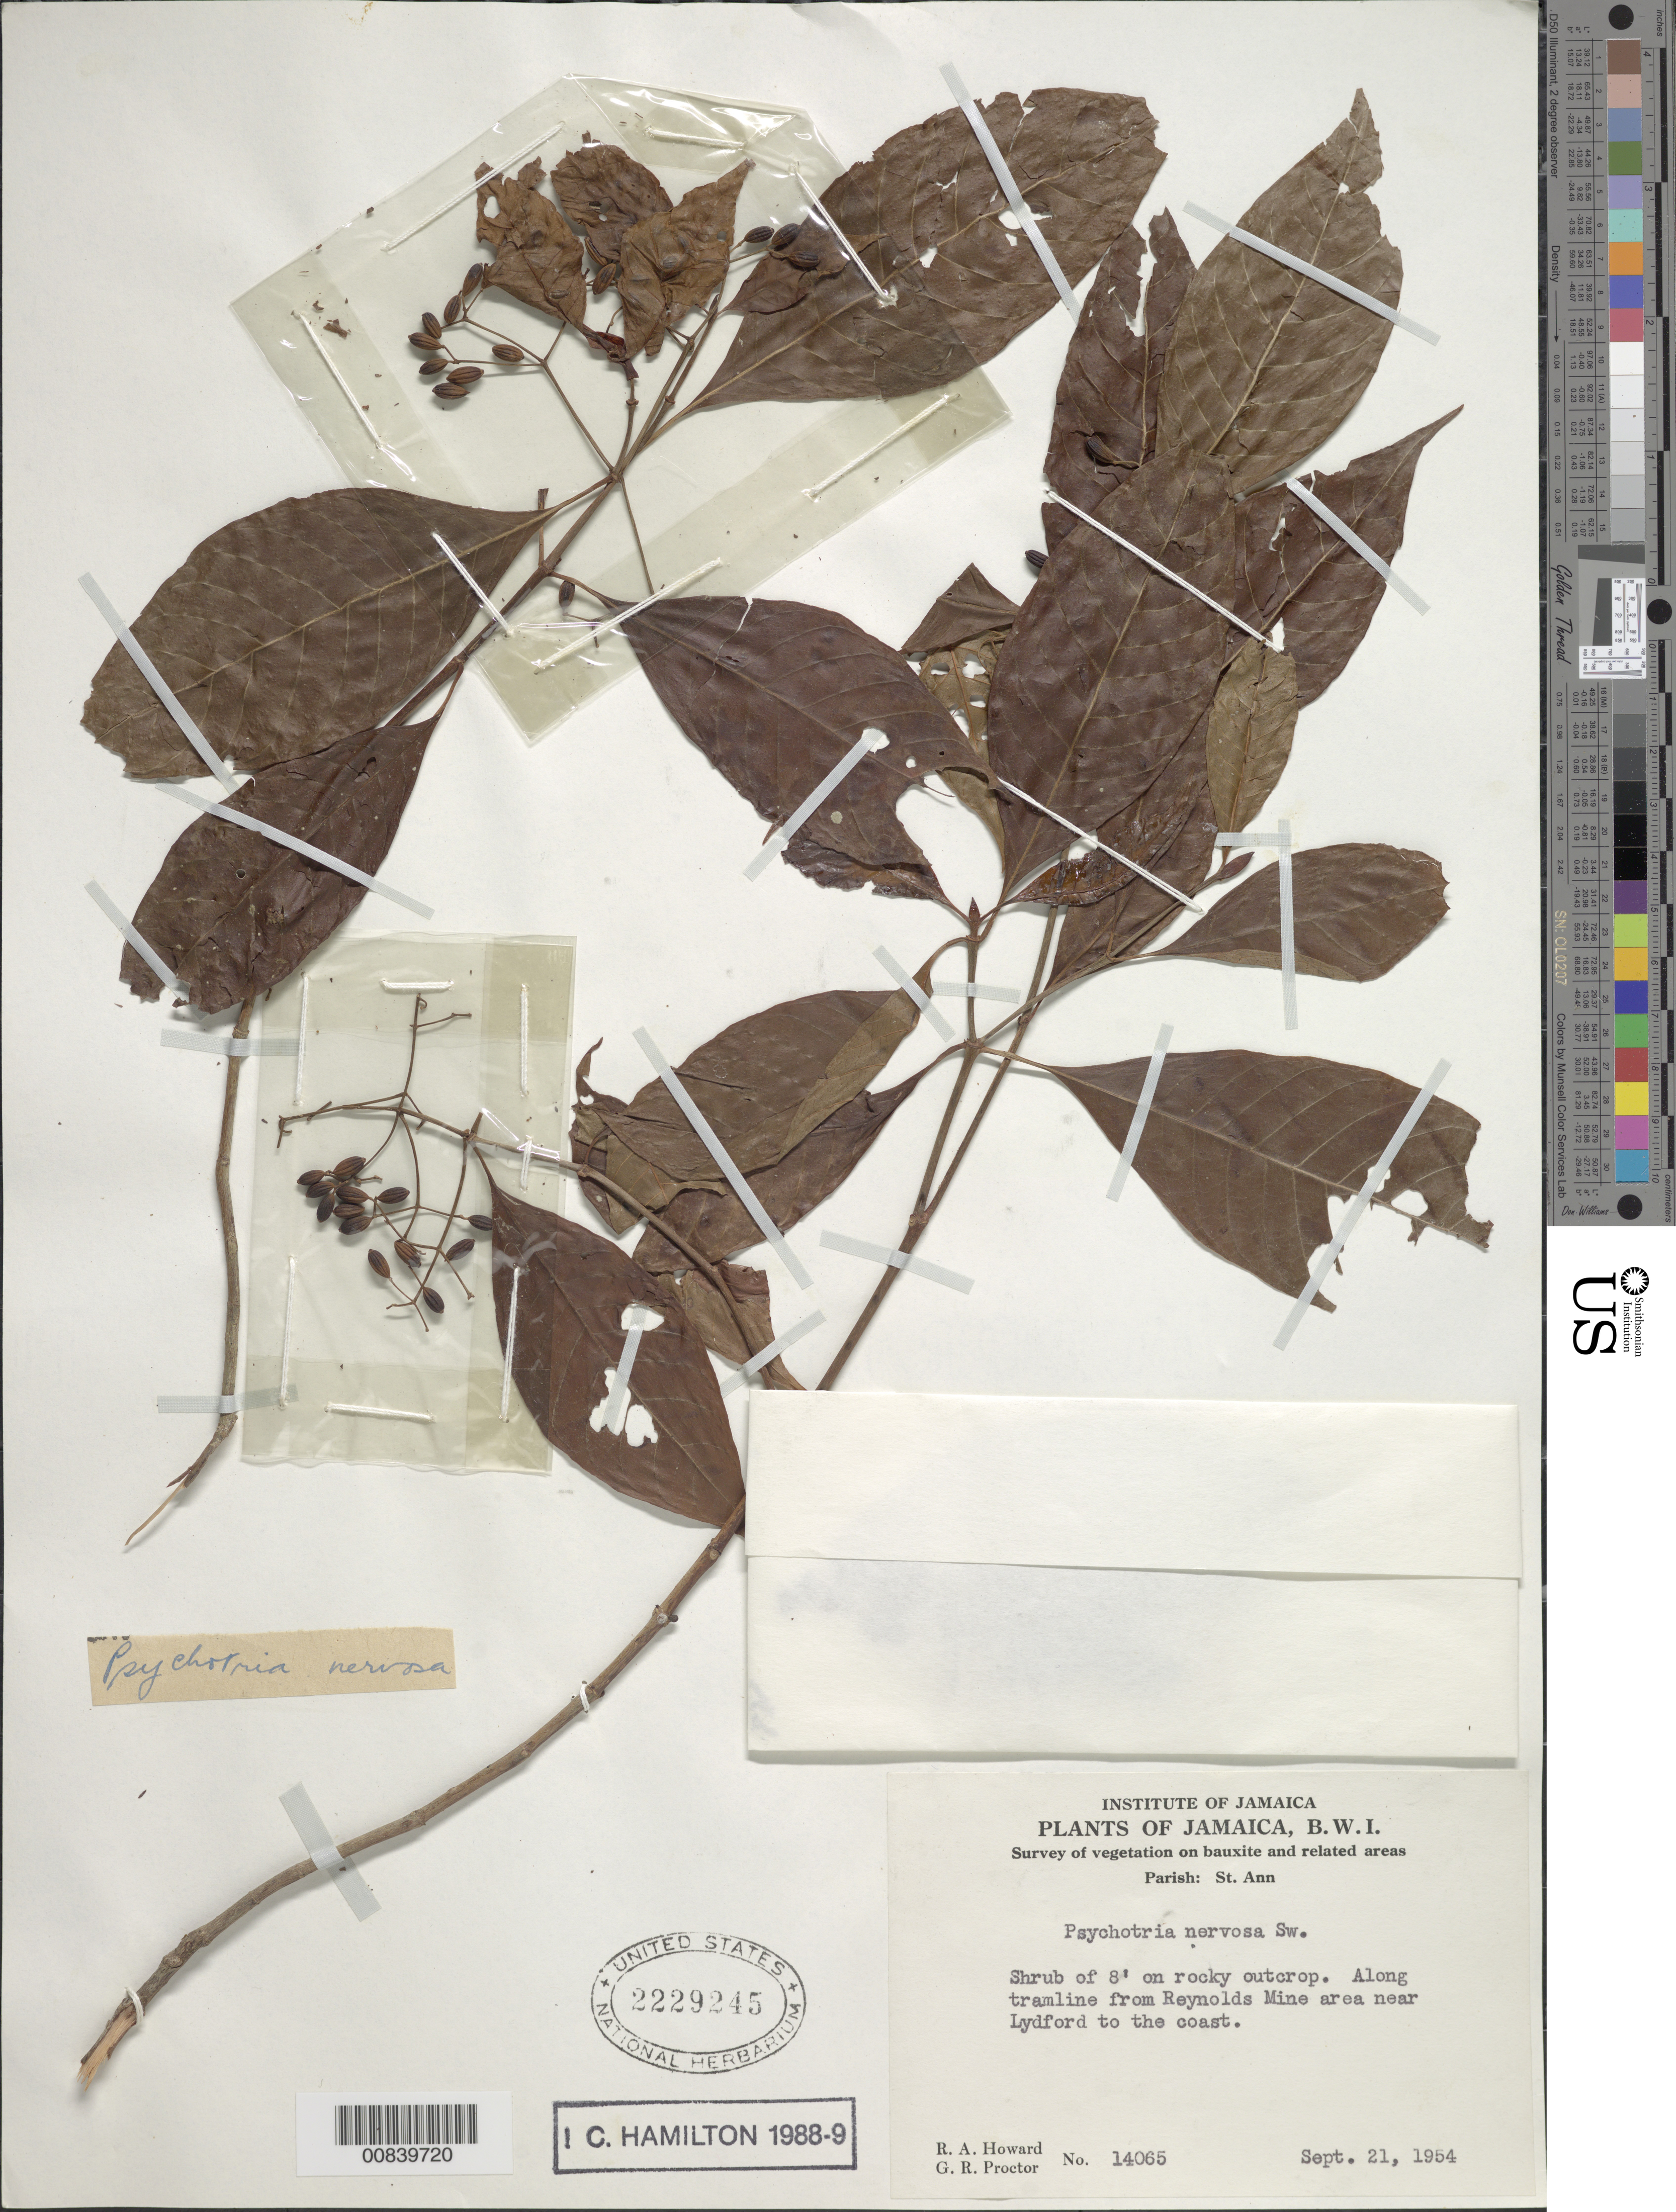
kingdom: Plantae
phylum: Tracheophyta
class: Magnoliopsida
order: Gentianales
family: Rubiaceae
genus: Psychotria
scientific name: Psychotria nervosa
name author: Sw.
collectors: R. A. Howard & G. R. Proctor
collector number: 14065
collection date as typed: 21 Sep 1954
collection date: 1954-09-21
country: Jamaica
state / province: Saint Ann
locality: Along tramline from Reynolds Mine area near Lydford P.O. to the coast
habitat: On rocky outcrop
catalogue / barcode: US 2229245